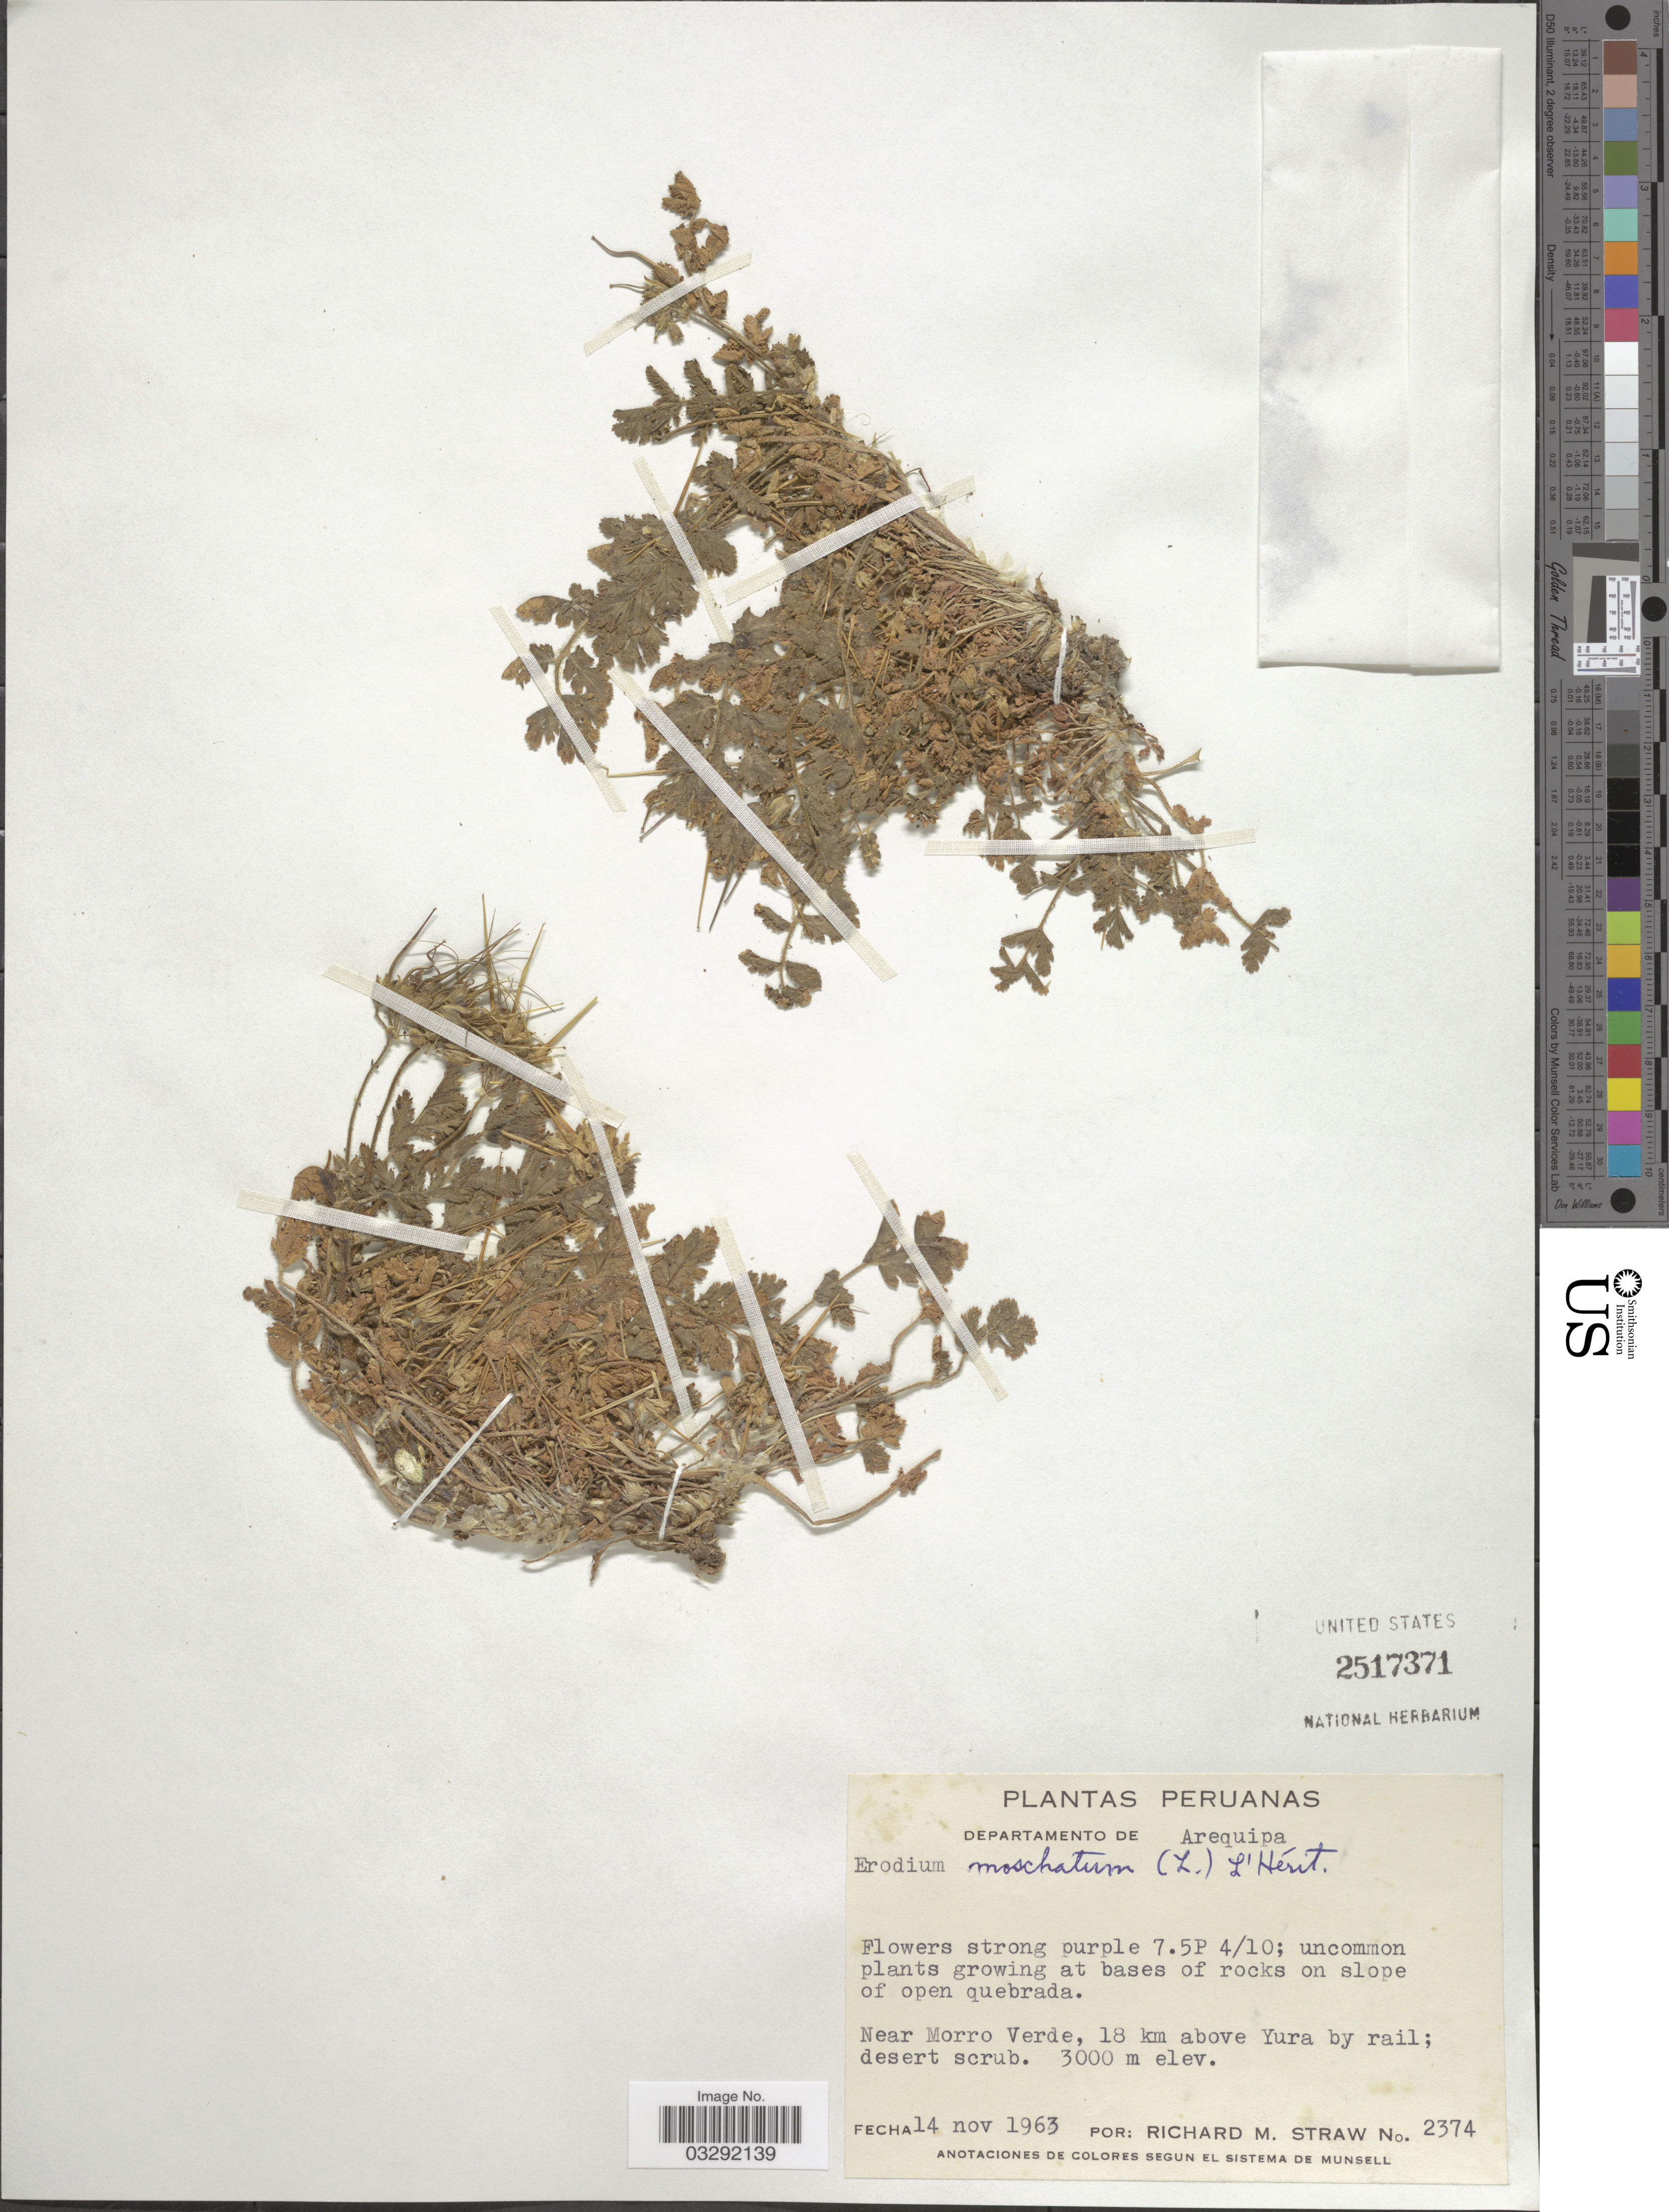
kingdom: Plantae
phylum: Tracheophyta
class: Magnoliopsida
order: Geraniales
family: Geraniaceae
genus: Erodium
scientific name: Erodium moschatum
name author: (L.) L'Hér. ex Aiton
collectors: R. M. Straw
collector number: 2374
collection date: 1963-11-14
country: Peru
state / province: Arequipa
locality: Departamento de Arequipa. Near Morro Verde, 18 km above Yura by rail.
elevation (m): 3000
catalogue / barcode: US 2517371